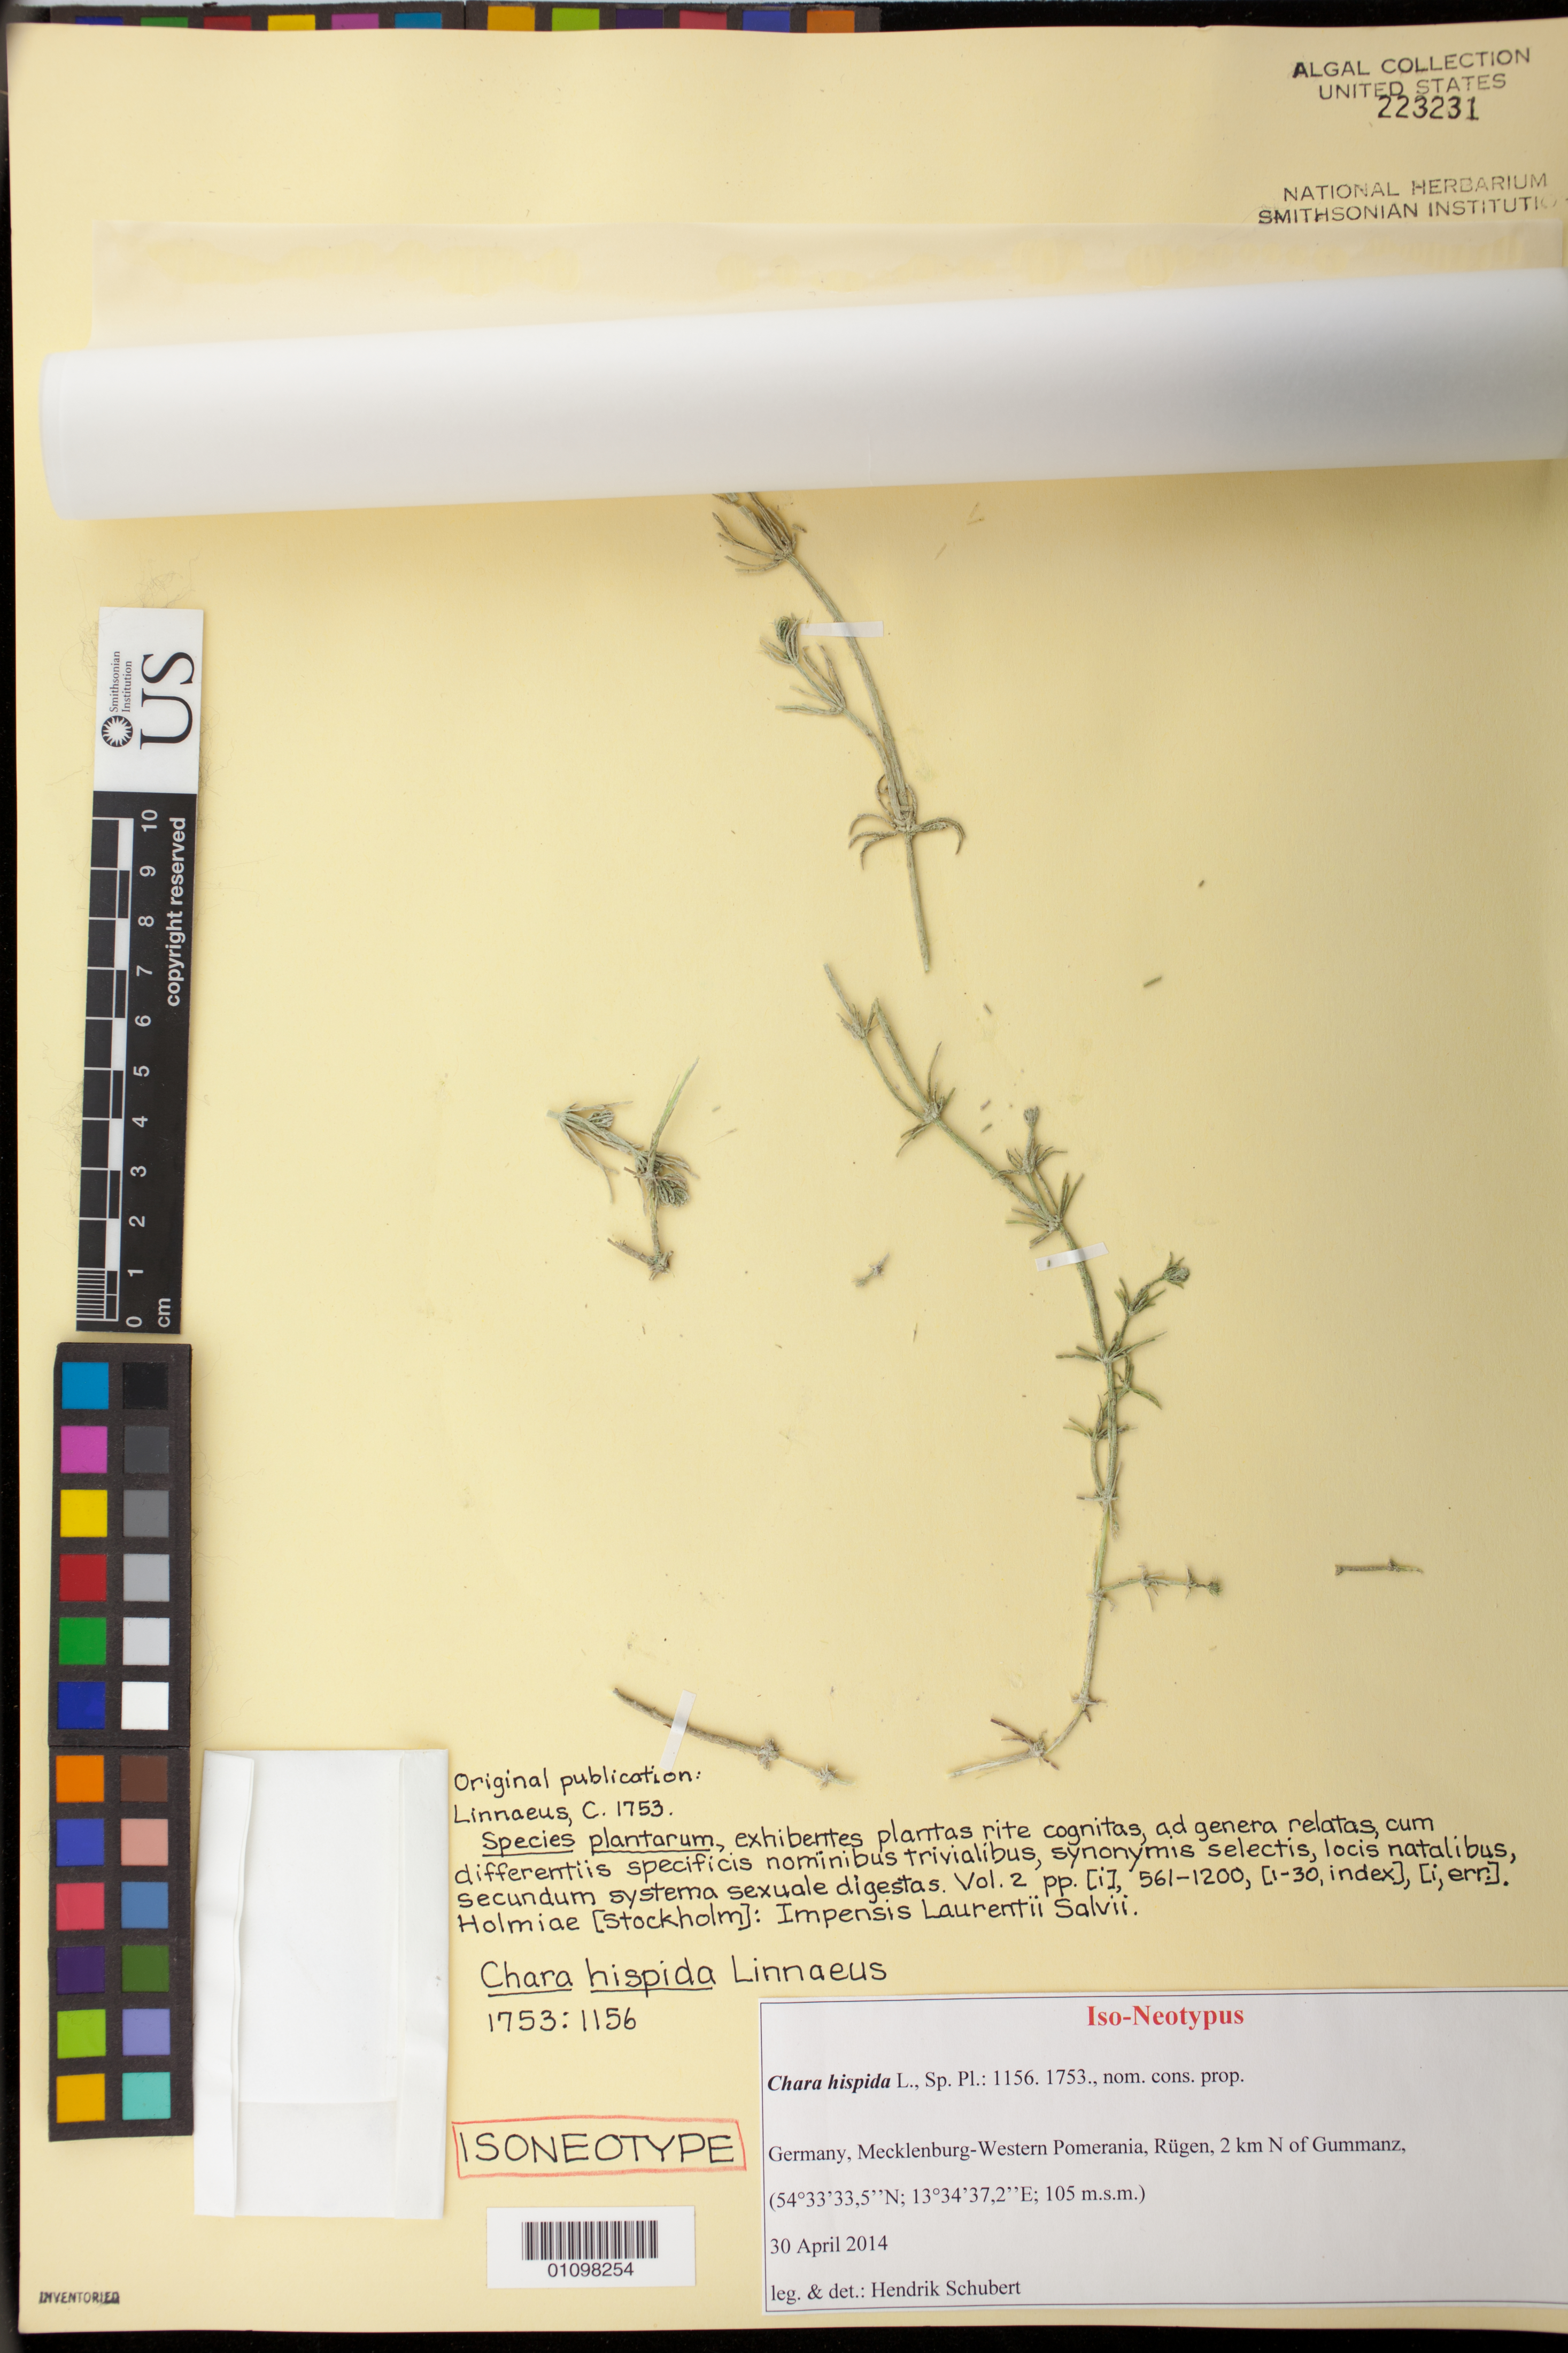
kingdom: Plantae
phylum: Charophyta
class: Charophyceae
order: Charales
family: Characeae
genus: Chara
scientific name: Chara hispida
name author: L.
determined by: Schubert, H.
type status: Isoneotype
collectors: H. Schubert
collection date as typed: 30 Apr 2014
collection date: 2014-04-30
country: Germany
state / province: Mecklenburg-Vorpommern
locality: Rugen [Ruegen], 2 km north of Gummanz.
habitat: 105 m.s.m.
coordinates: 54 33' 33.5"N, 13 34'37.2"W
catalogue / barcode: US 223231